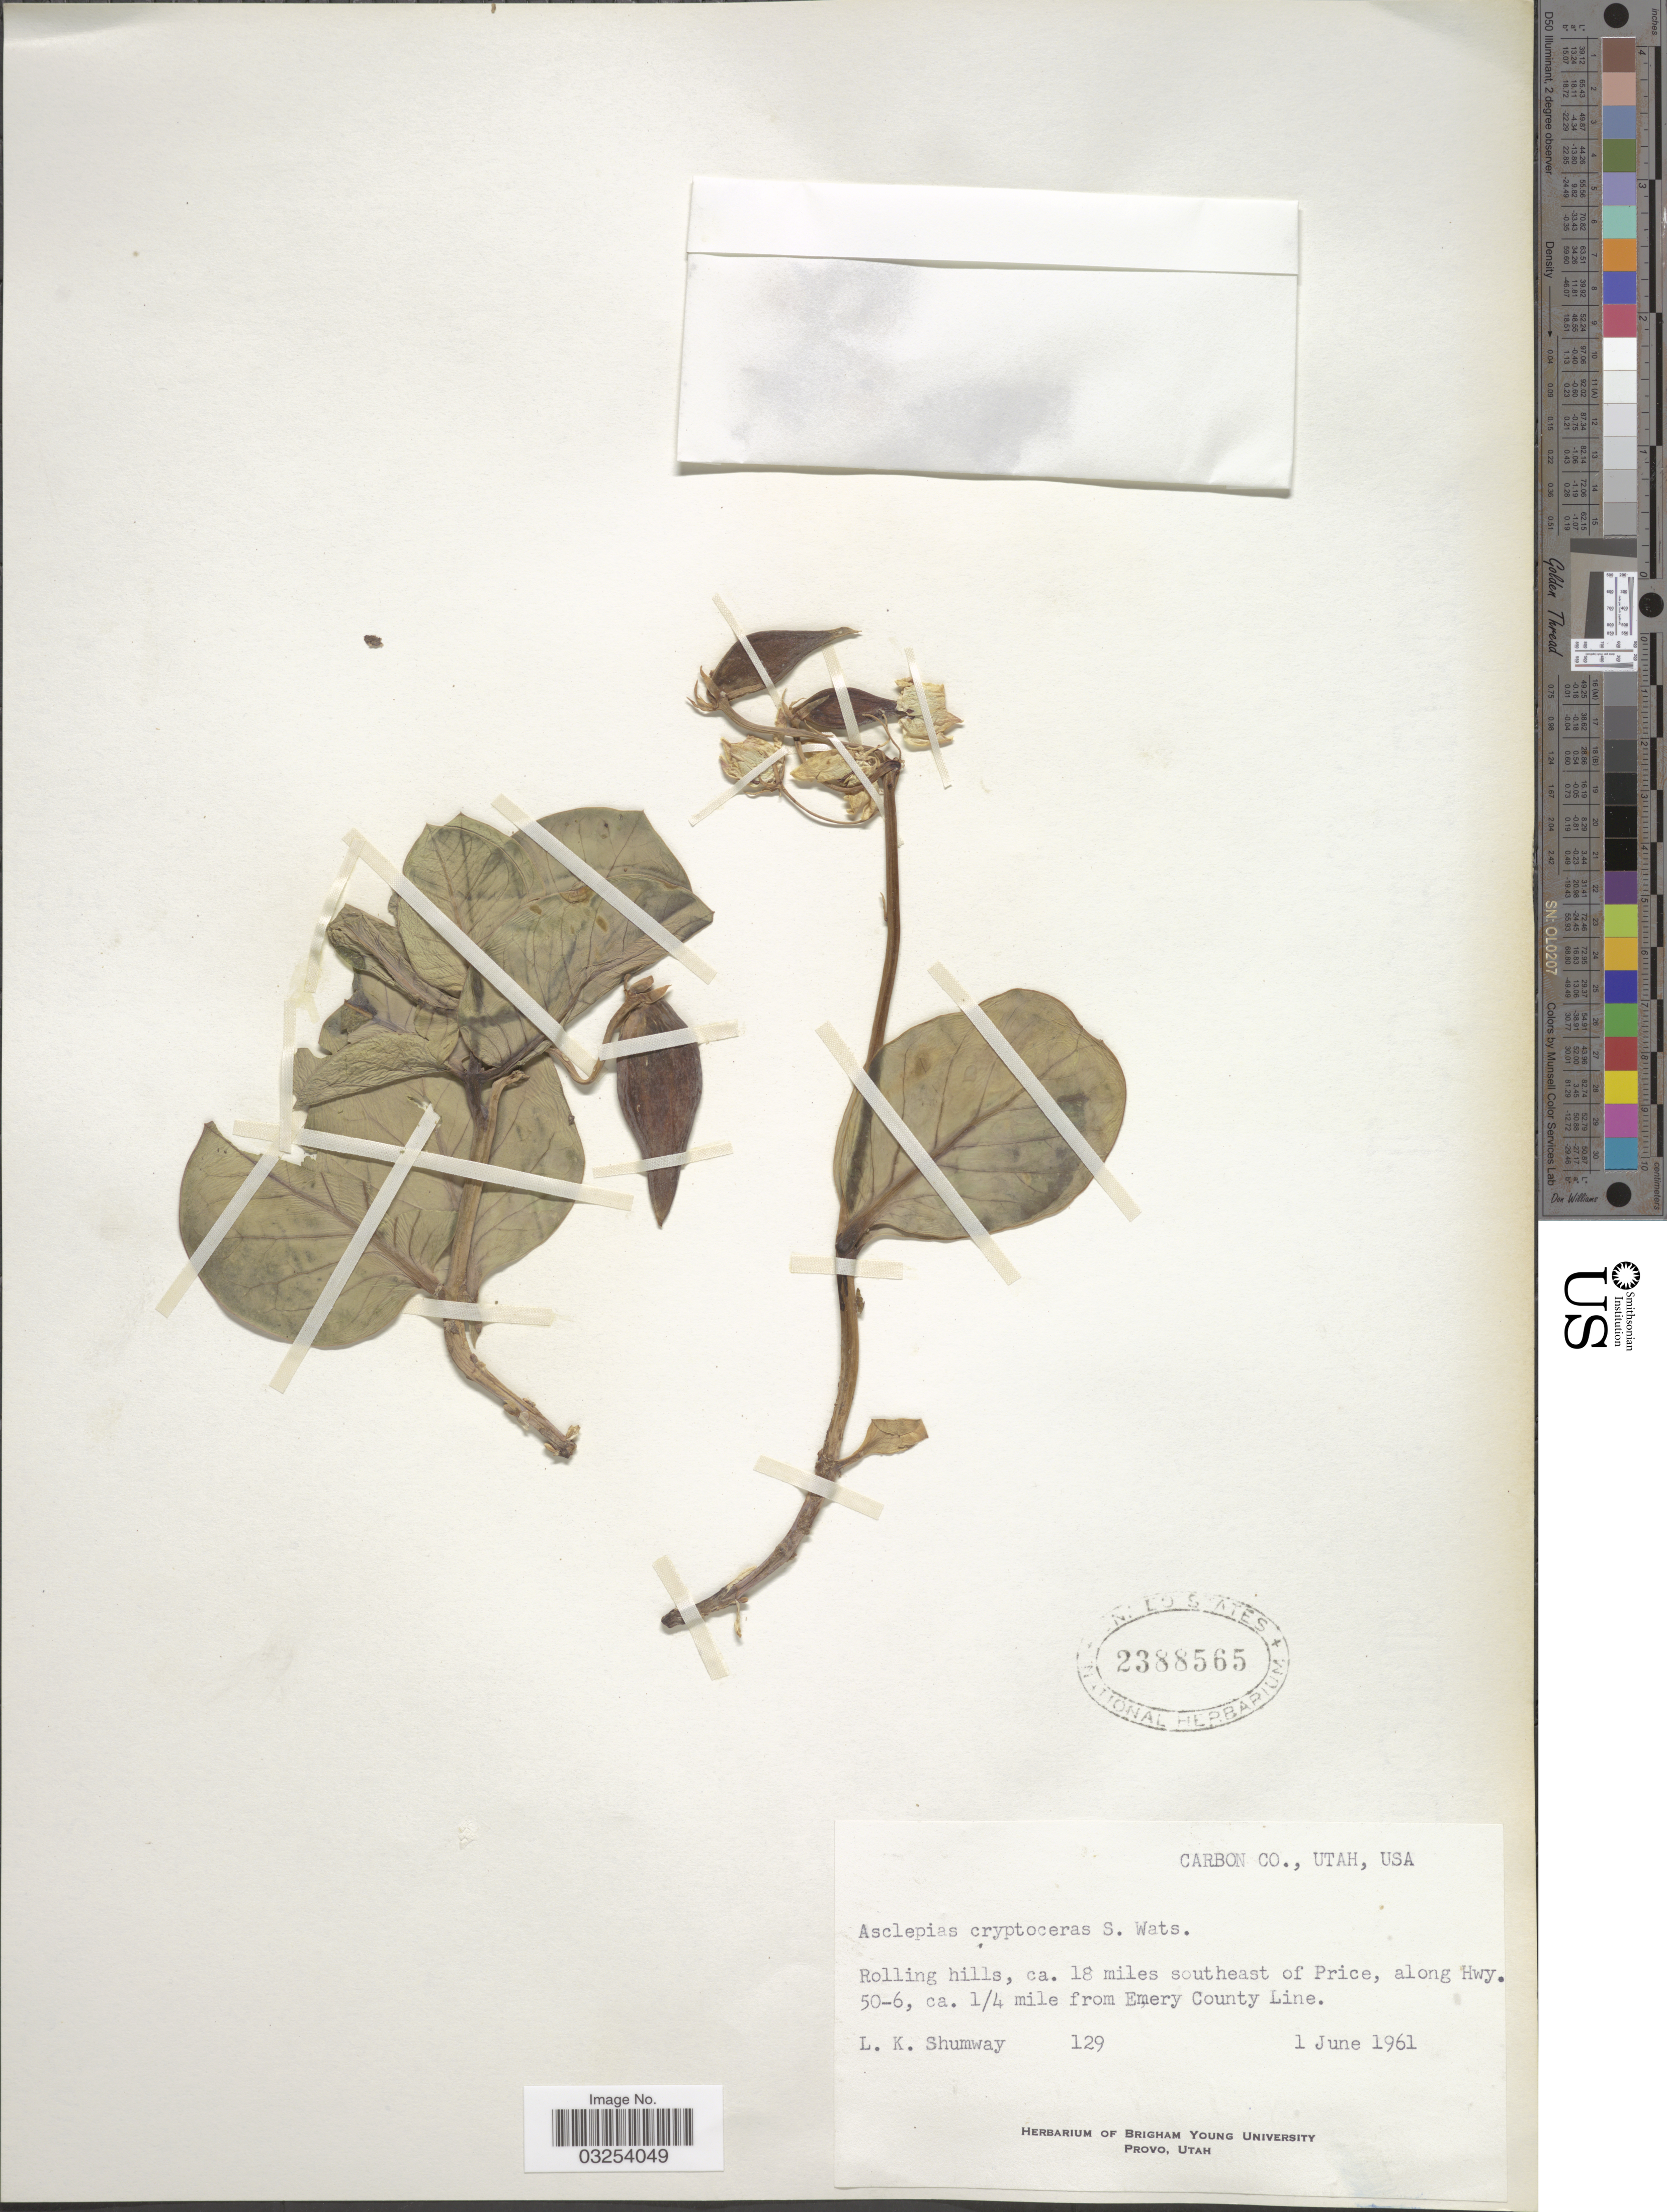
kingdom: Plantae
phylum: Tracheophyta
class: Magnoliopsida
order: Gentianales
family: Apocynaceae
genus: Asclepias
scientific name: Asclepias cryptoceras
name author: S. Watson in C. King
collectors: E. Shumway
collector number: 129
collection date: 1961-06-01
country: United States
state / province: Utah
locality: Carbon Co. Ca. 18 miles southeast of Price, along Hwy. 50-6, ca. 1/4 mile from Emery County Line.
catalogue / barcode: US 2388565